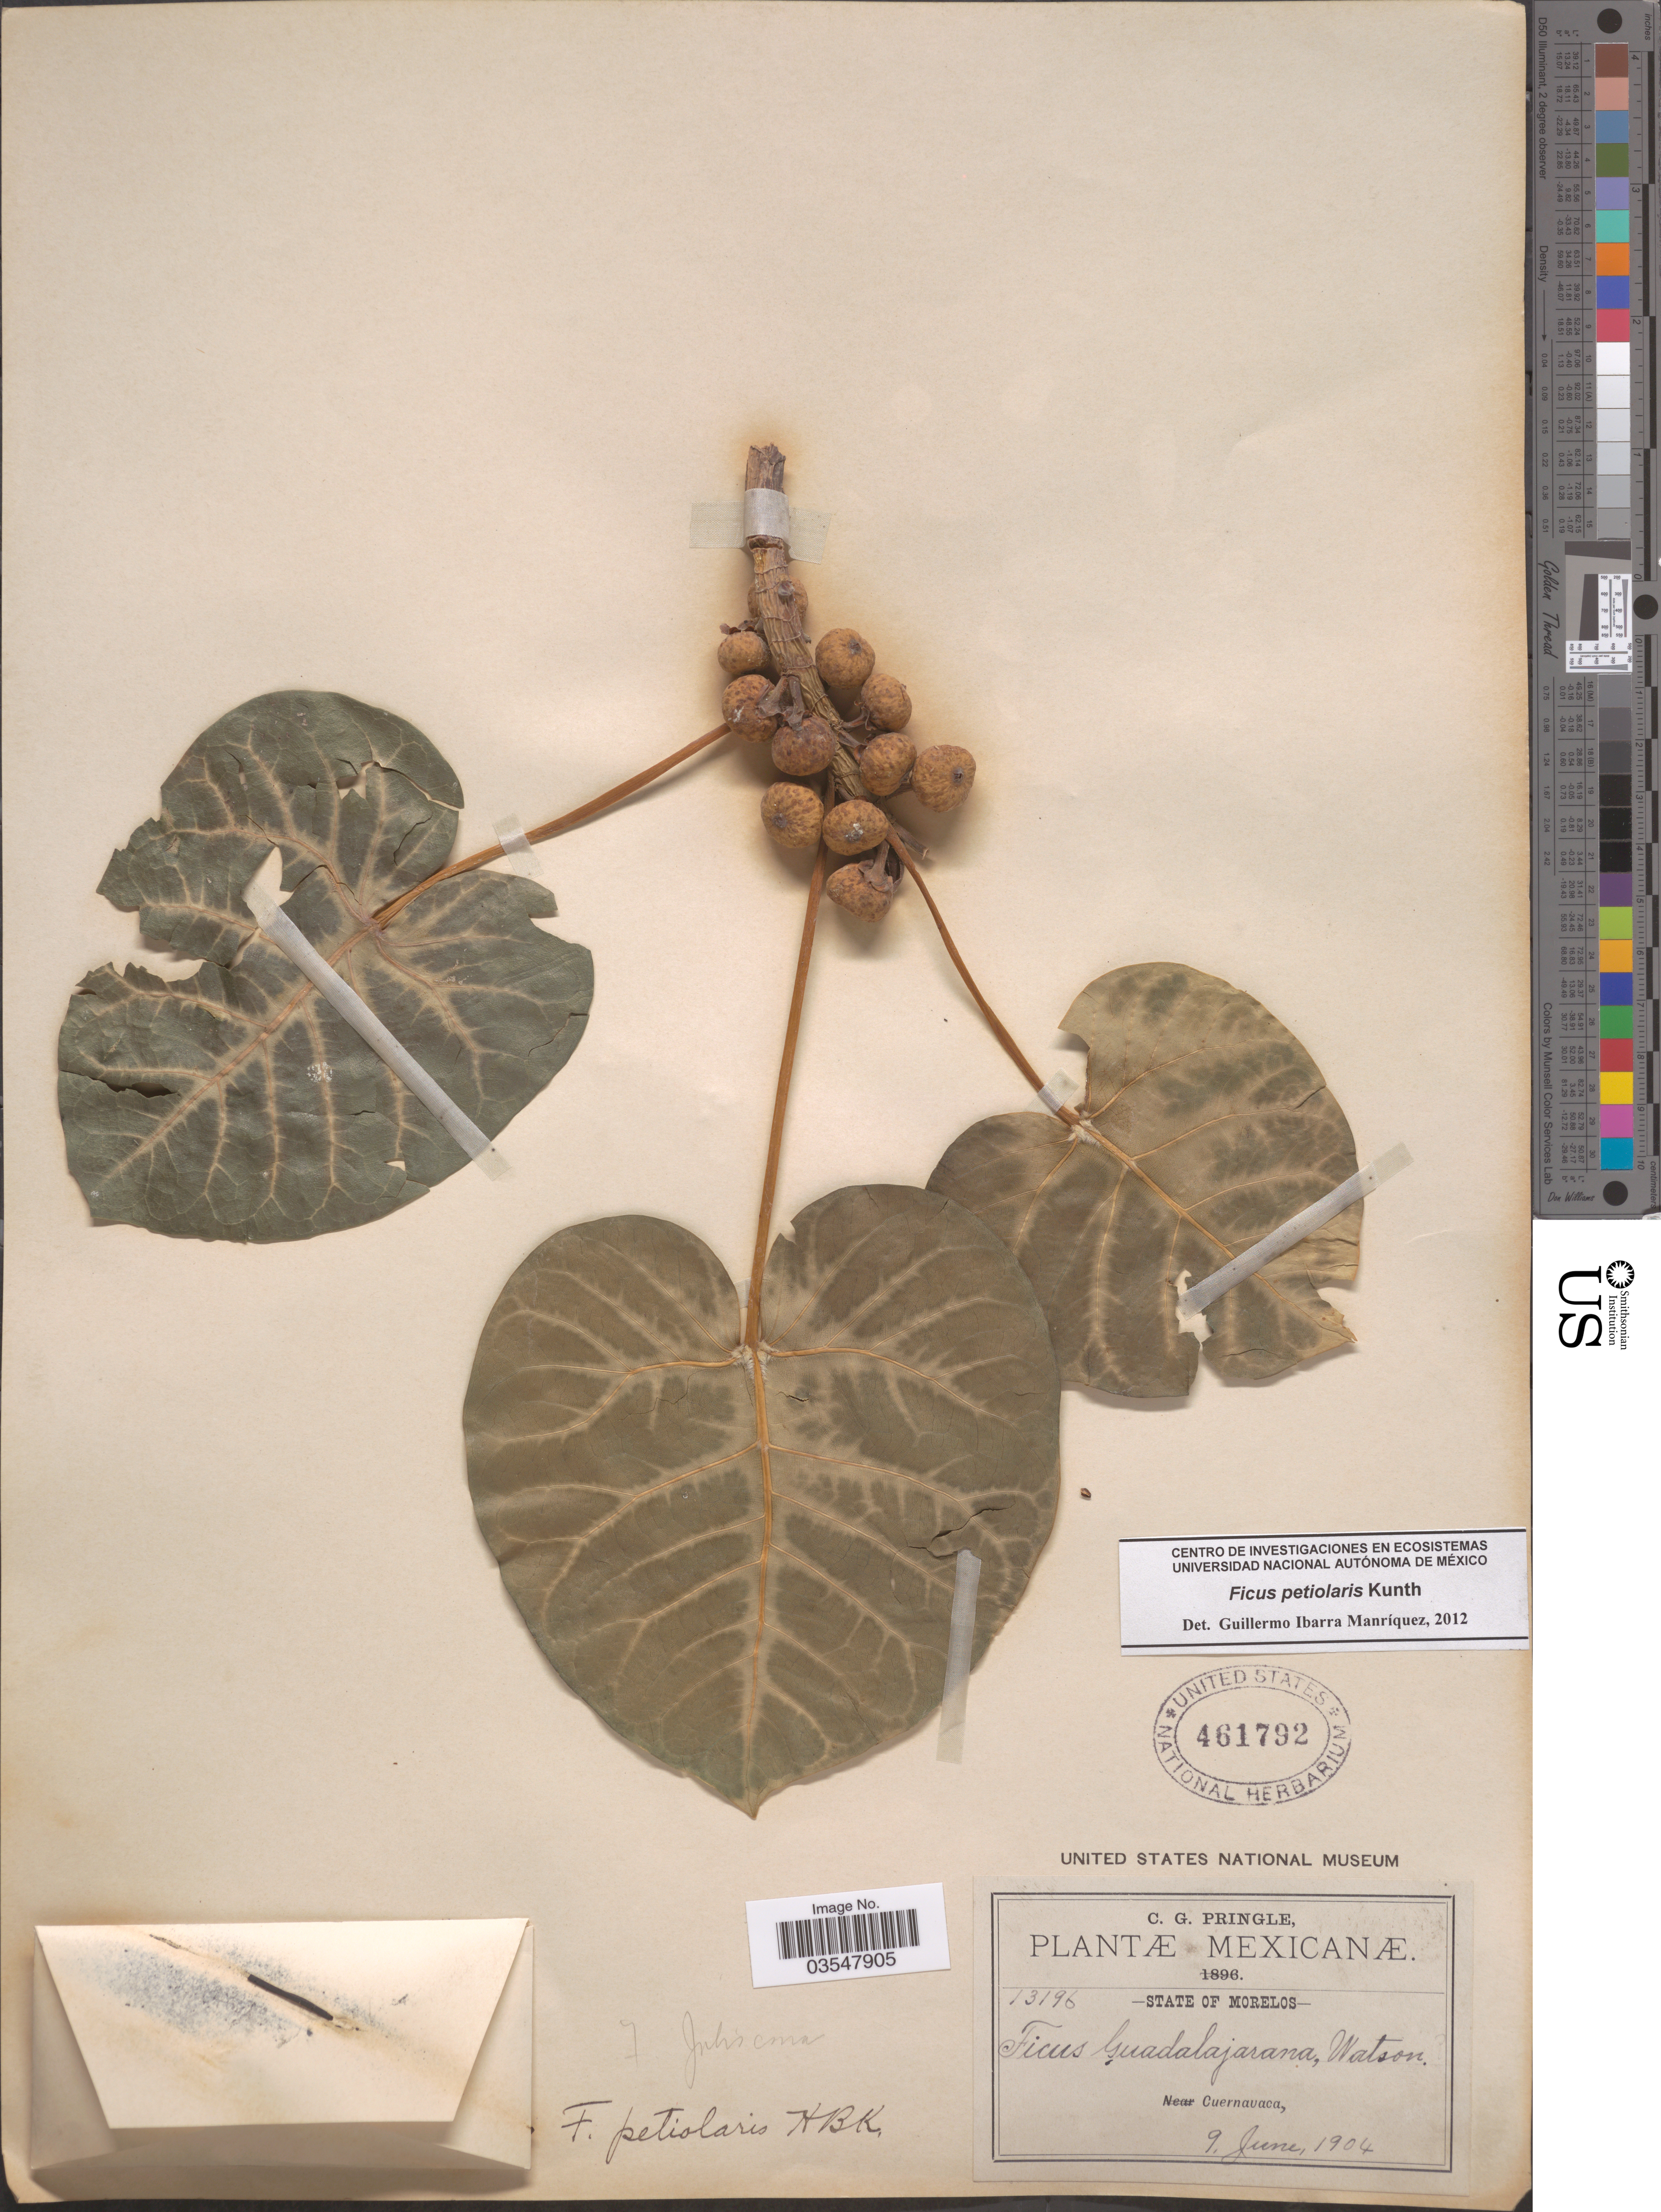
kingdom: Plantae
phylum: Tracheophyta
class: Magnoliopsida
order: Rosales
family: Moraceae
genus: Ficus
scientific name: Ficus petiolaris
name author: Kunth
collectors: C. G. Pringle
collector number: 13196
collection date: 1904-06-09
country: Mexico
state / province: Morelos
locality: Cuernavaca.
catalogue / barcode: US 461792